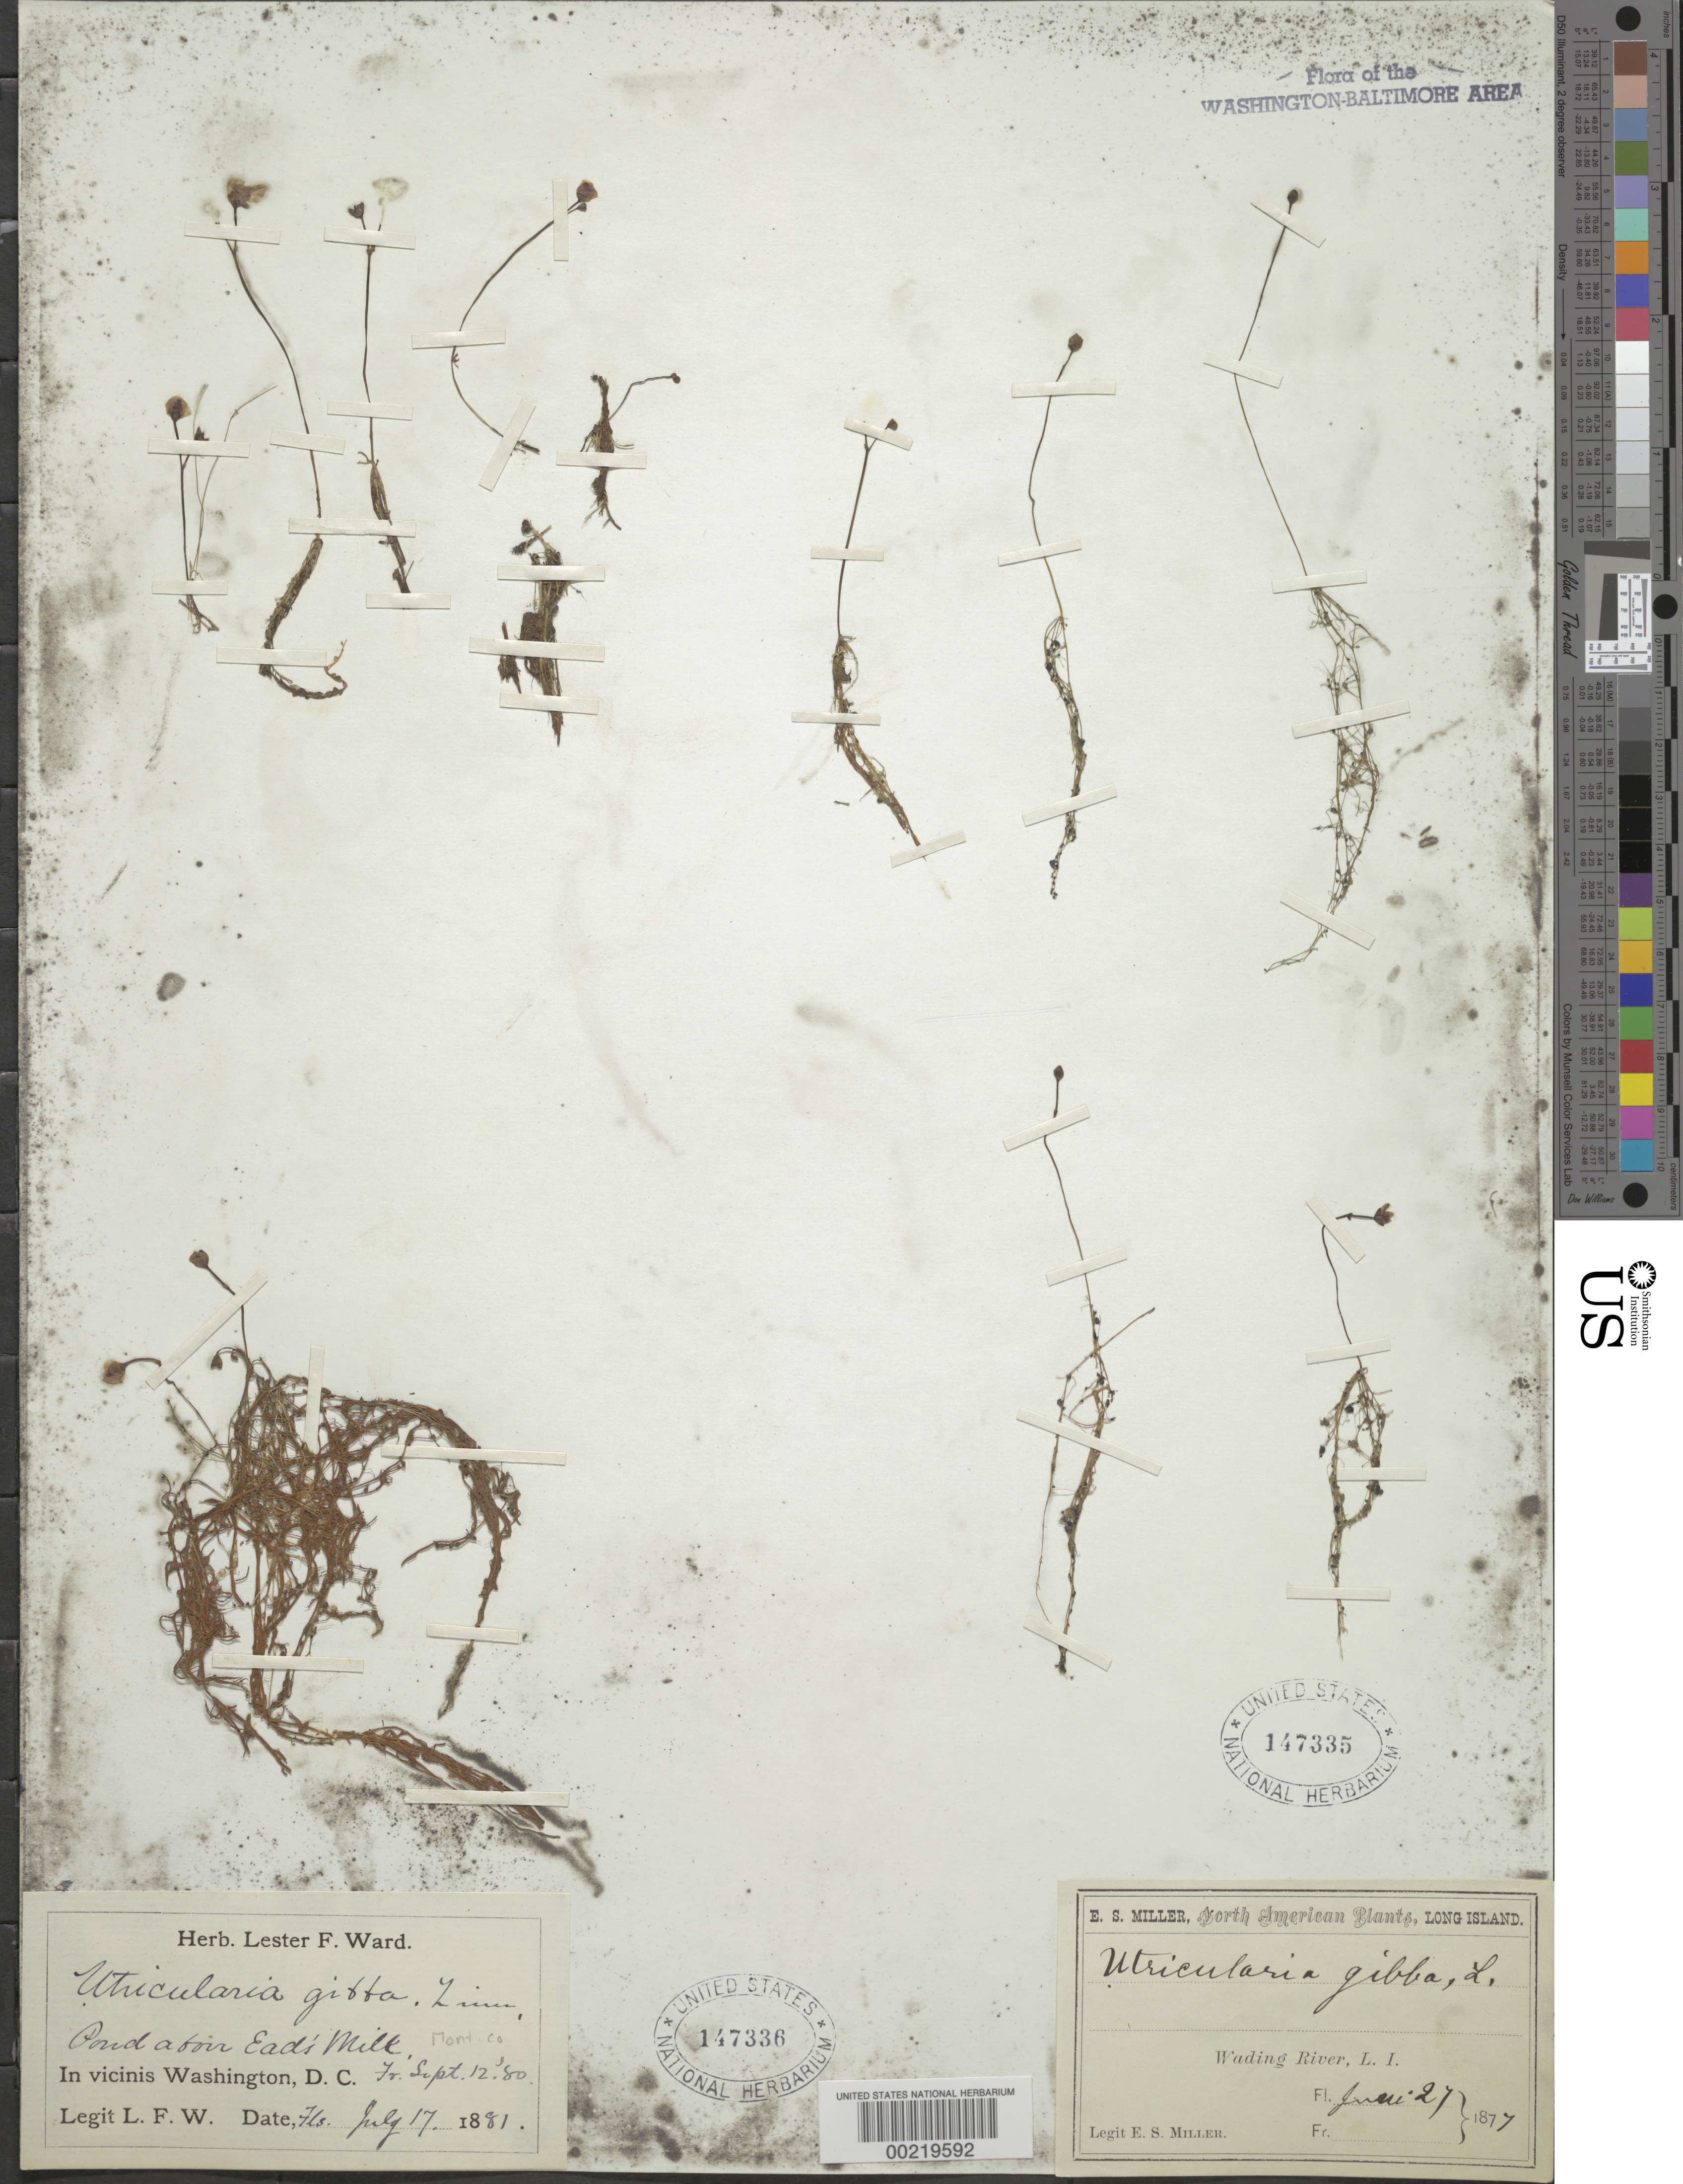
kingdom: Plantae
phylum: Tracheophyta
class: Magnoliopsida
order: Lamiales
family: Lentibulariaceae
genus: Utricularia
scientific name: Utricularia gibba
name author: L.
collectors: L. F. Ward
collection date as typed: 17 Jul 1881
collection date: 1881-07-17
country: United States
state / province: District of Columbia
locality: Above Ead's Mill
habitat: Pond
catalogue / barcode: US 147335